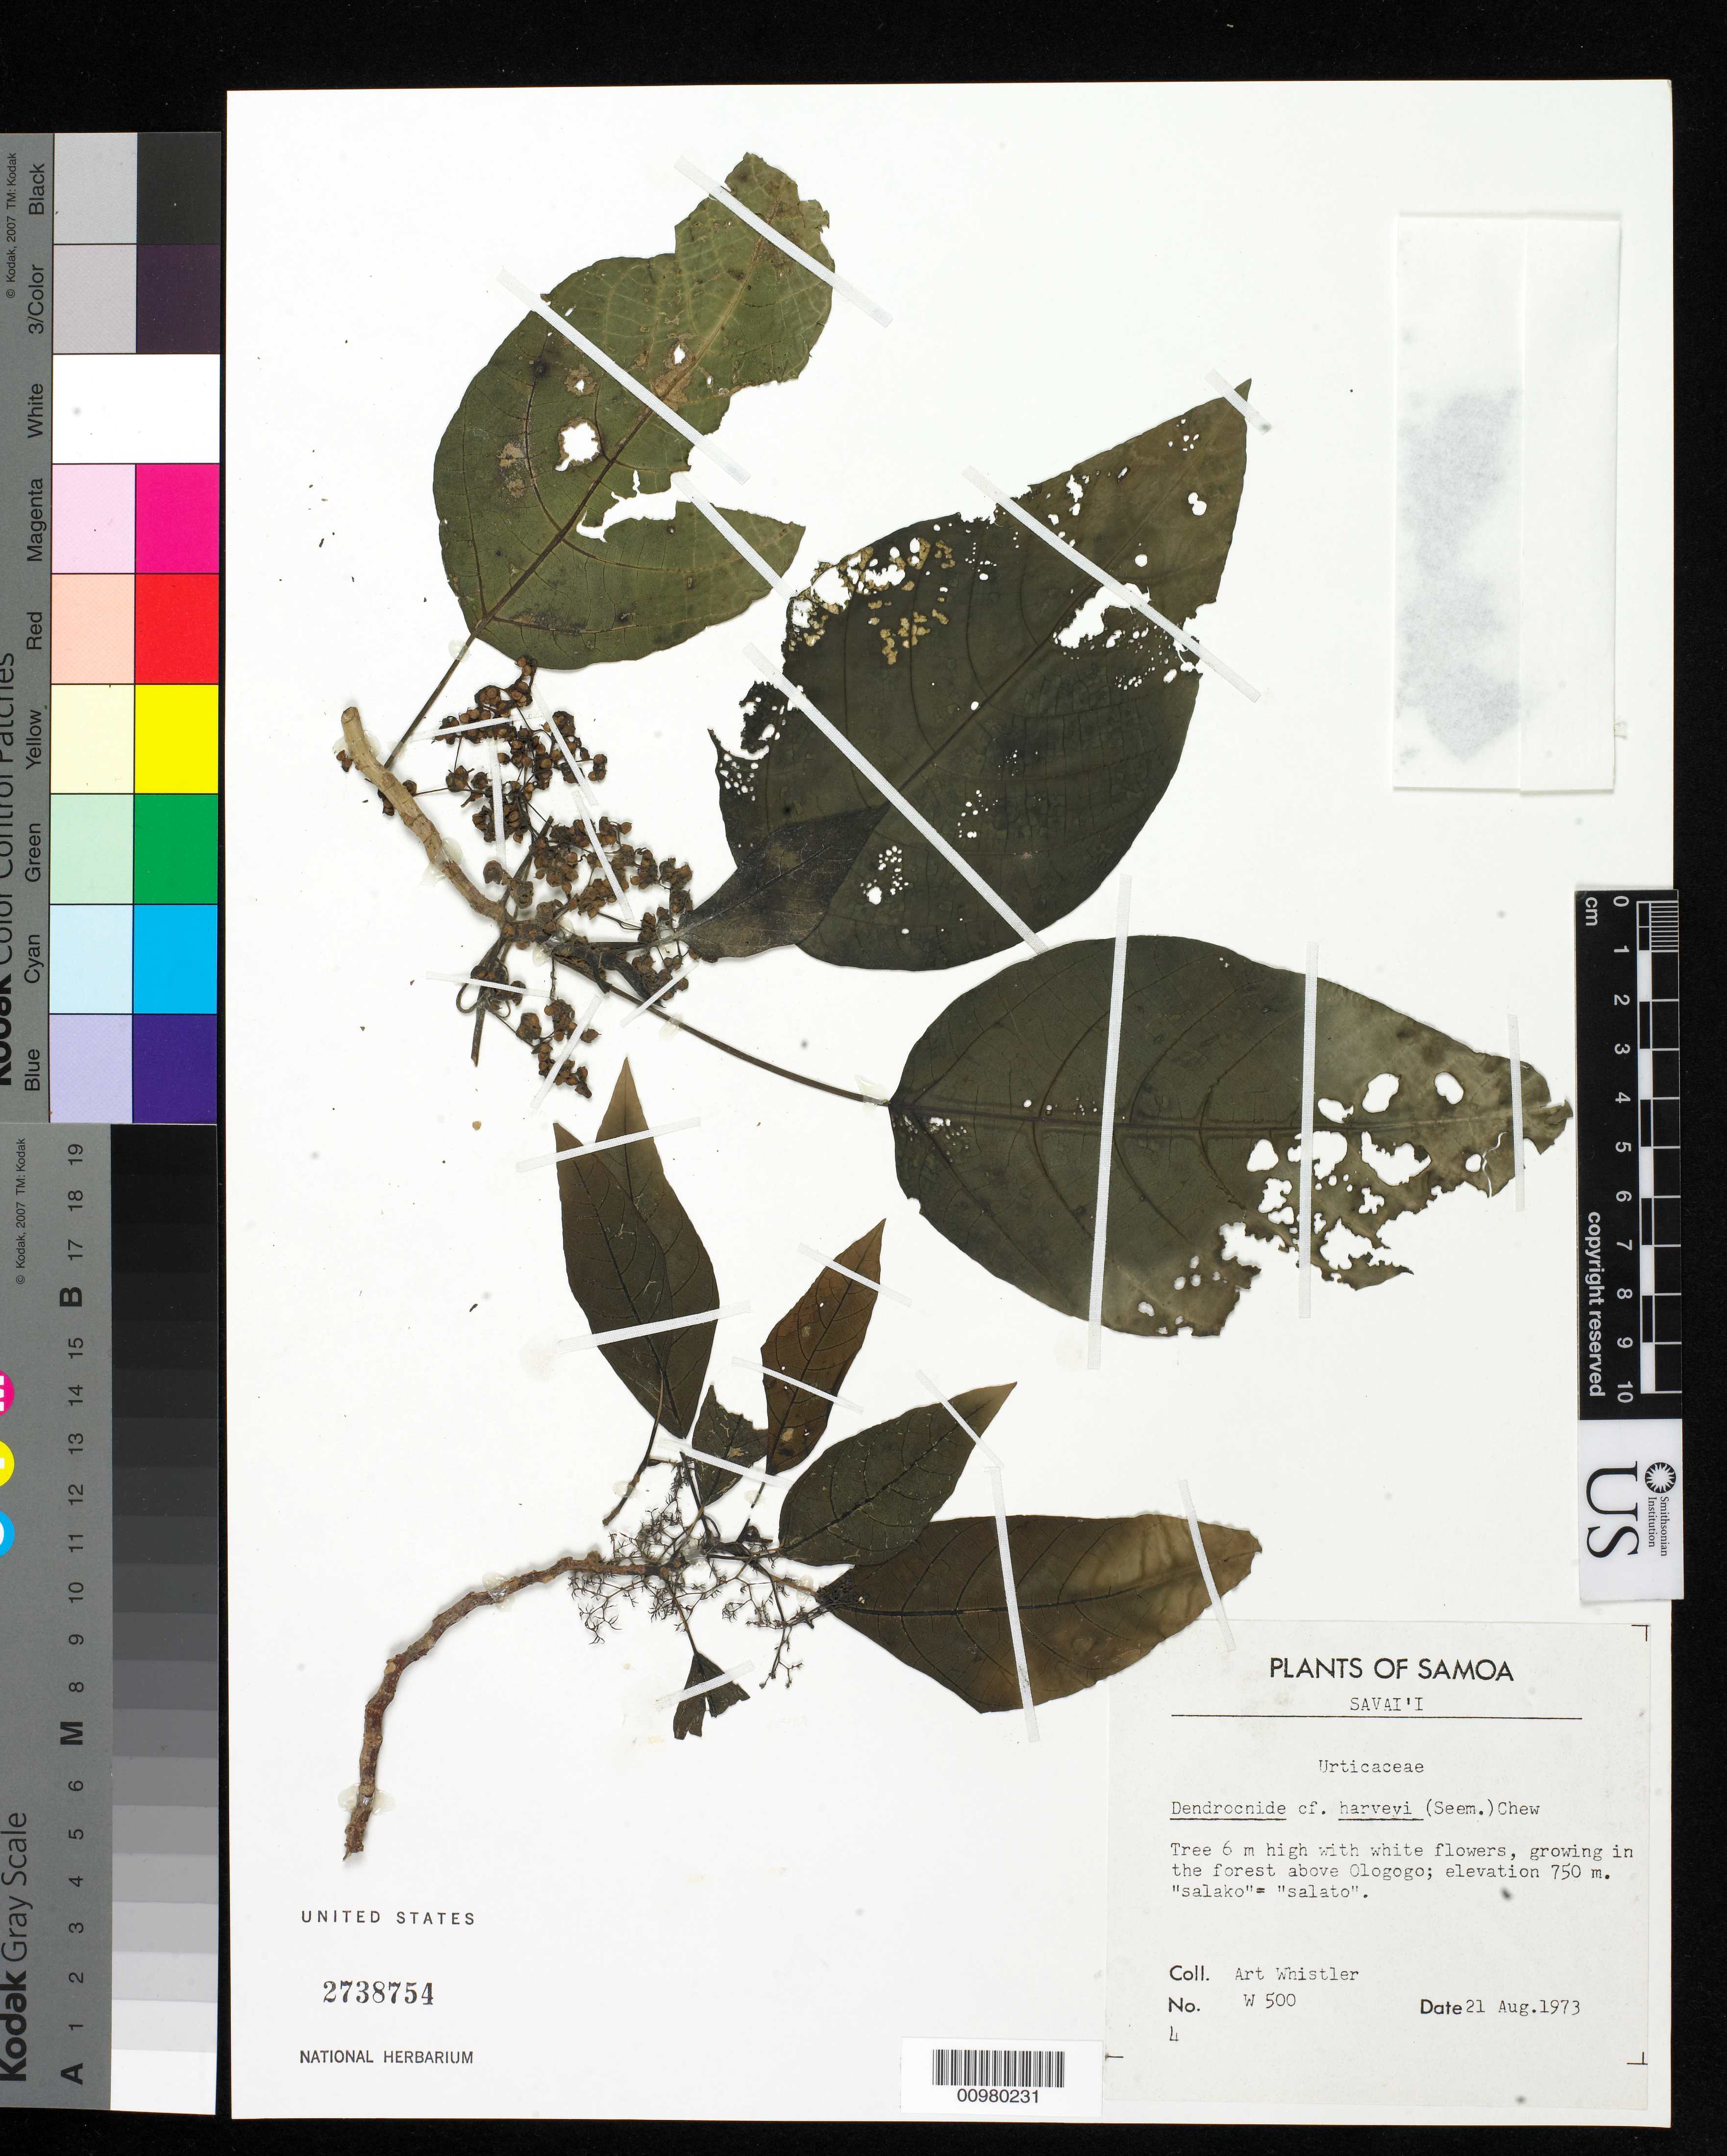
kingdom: Plantae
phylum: Tracheophyta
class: Magnoliopsida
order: Rosales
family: Urticaceae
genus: Dendrocnide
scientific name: Dendrocnide harveyi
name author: (Seem.) Chew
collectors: A. Whistler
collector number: W 500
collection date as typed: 21 Aug 1973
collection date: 1973-08-21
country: Samoa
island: Savai'i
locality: growing in the forest above Ologogo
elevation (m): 750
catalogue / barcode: US 2738754